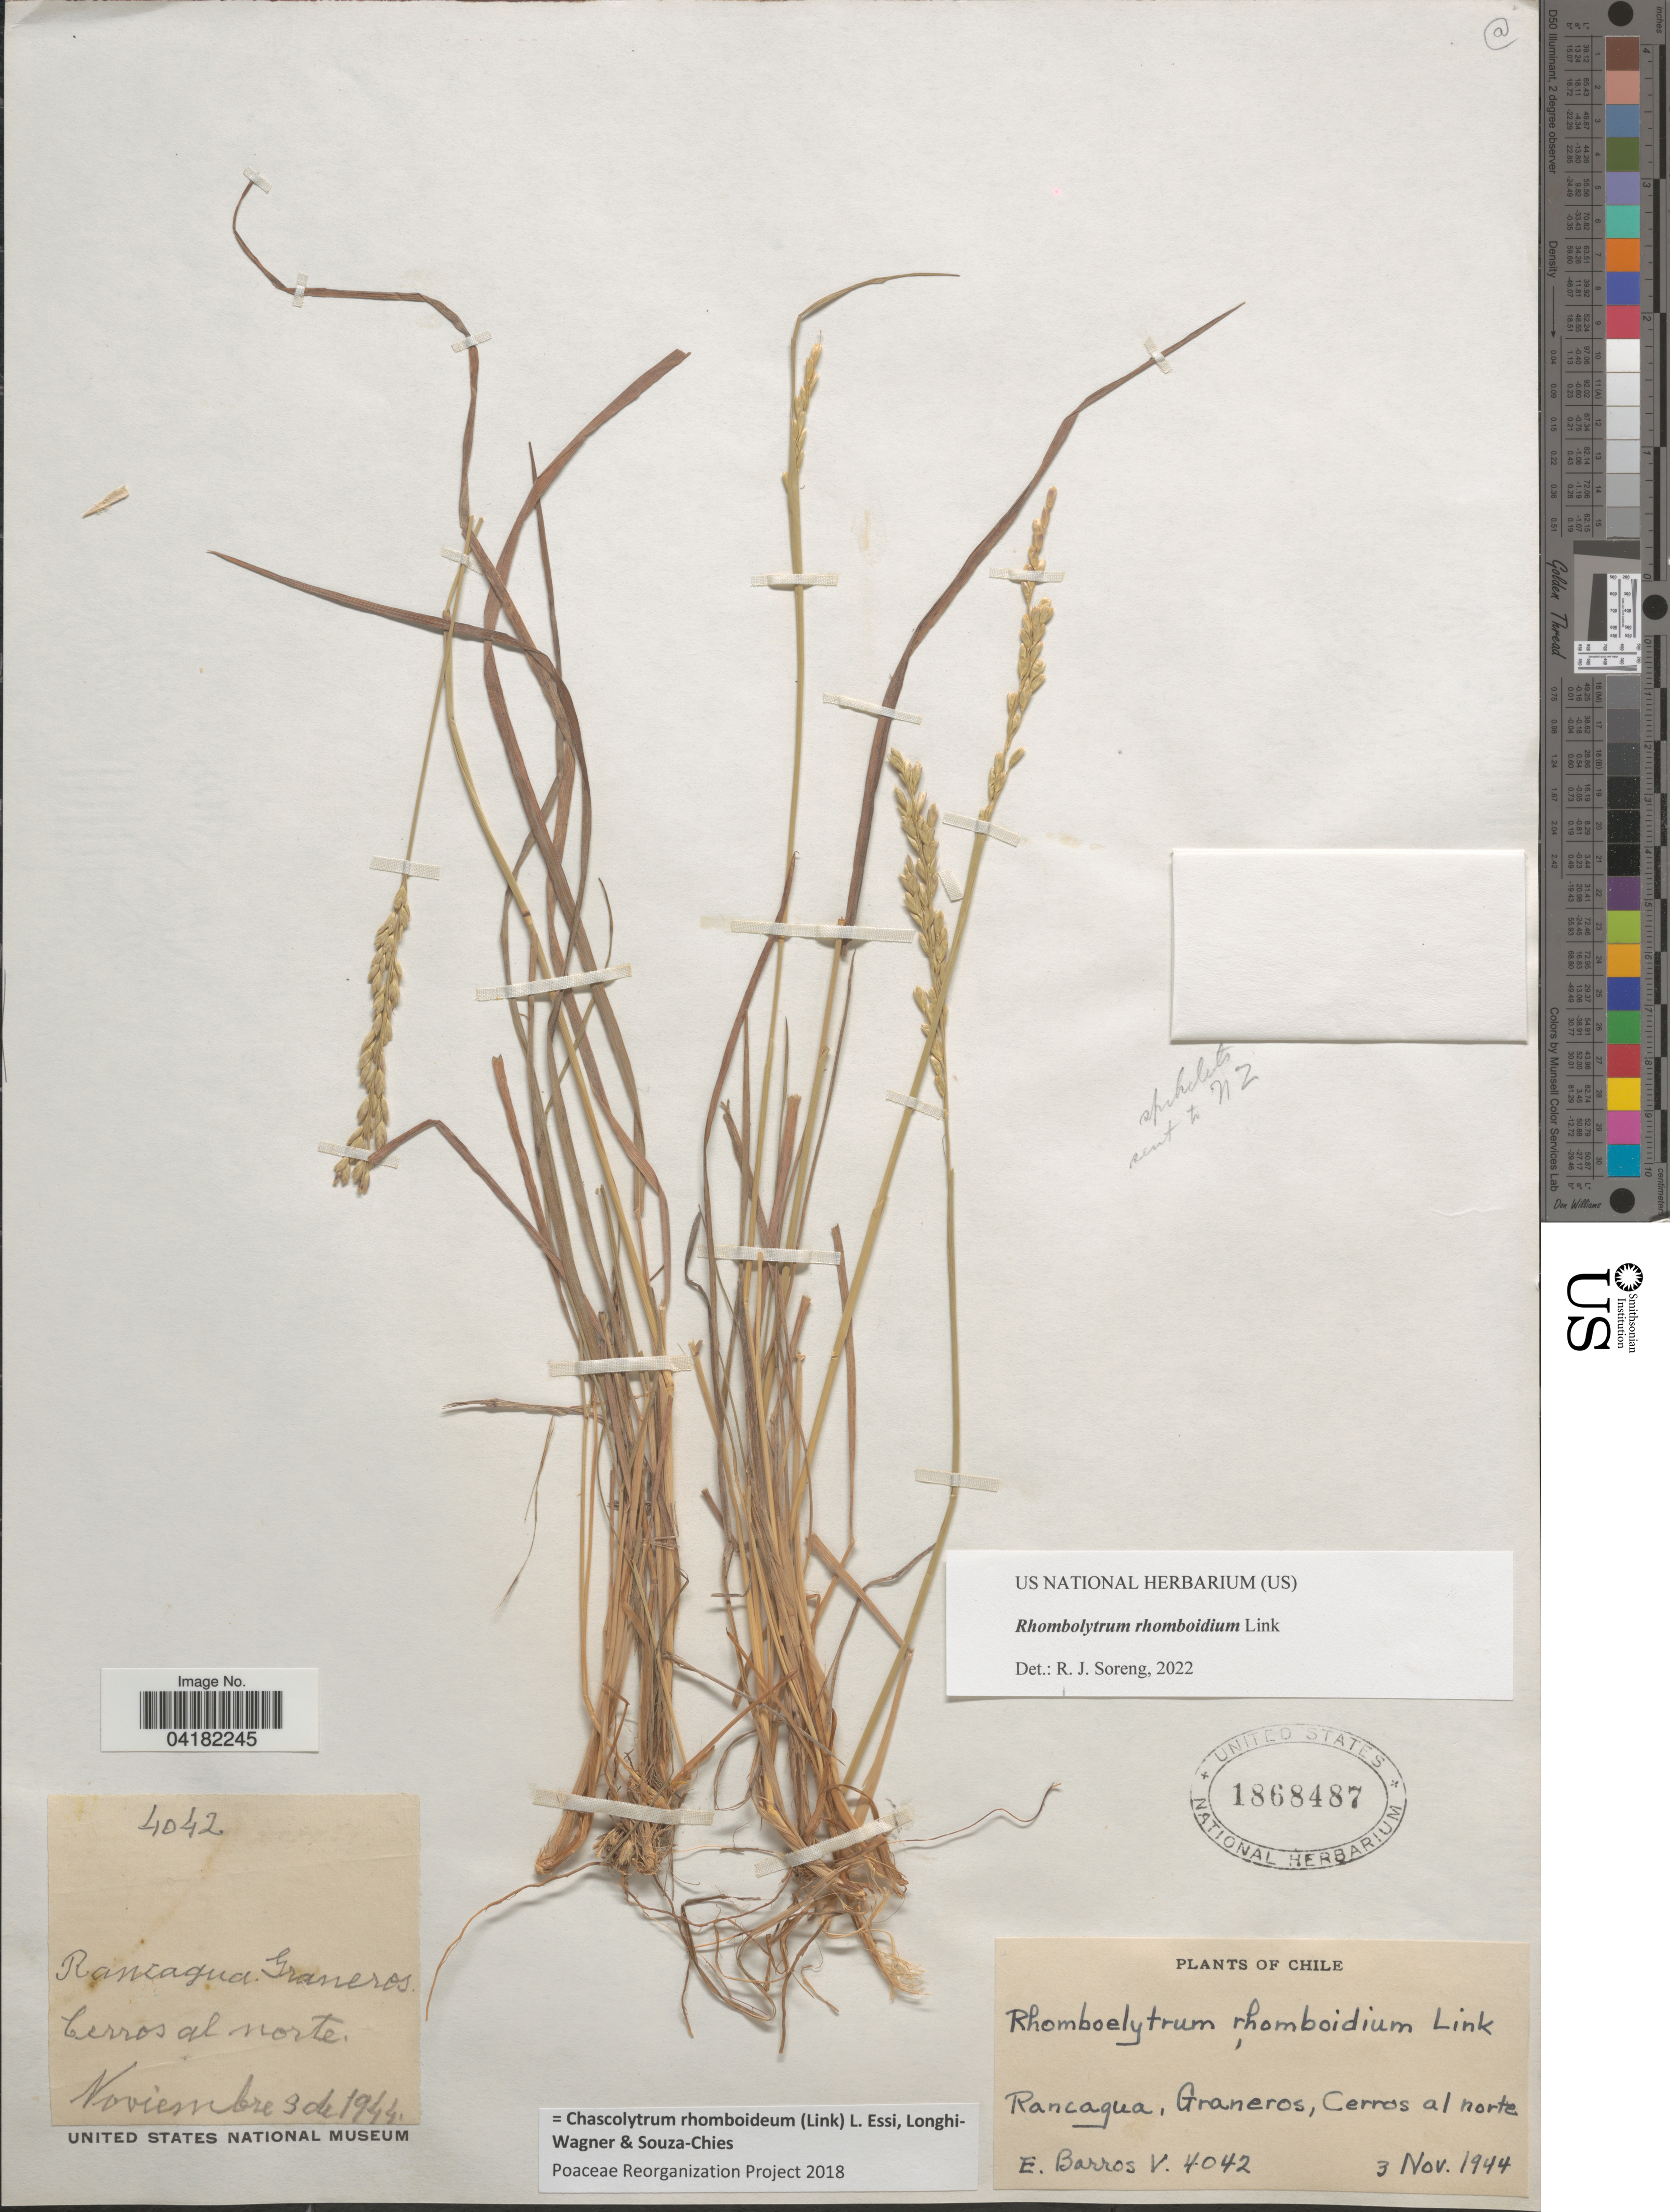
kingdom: Plantae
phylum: Tracheophyta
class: Liliopsida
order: Poales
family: Poaceae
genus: Rhombolytrum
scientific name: Rhombolytrum rhomboideum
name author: Link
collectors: E. Barros V.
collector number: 4042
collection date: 1944-11-03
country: Chile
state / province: O'Higgins (VI)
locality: Rancagua, Graneros, Cerros al norte.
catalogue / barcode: US 1868487